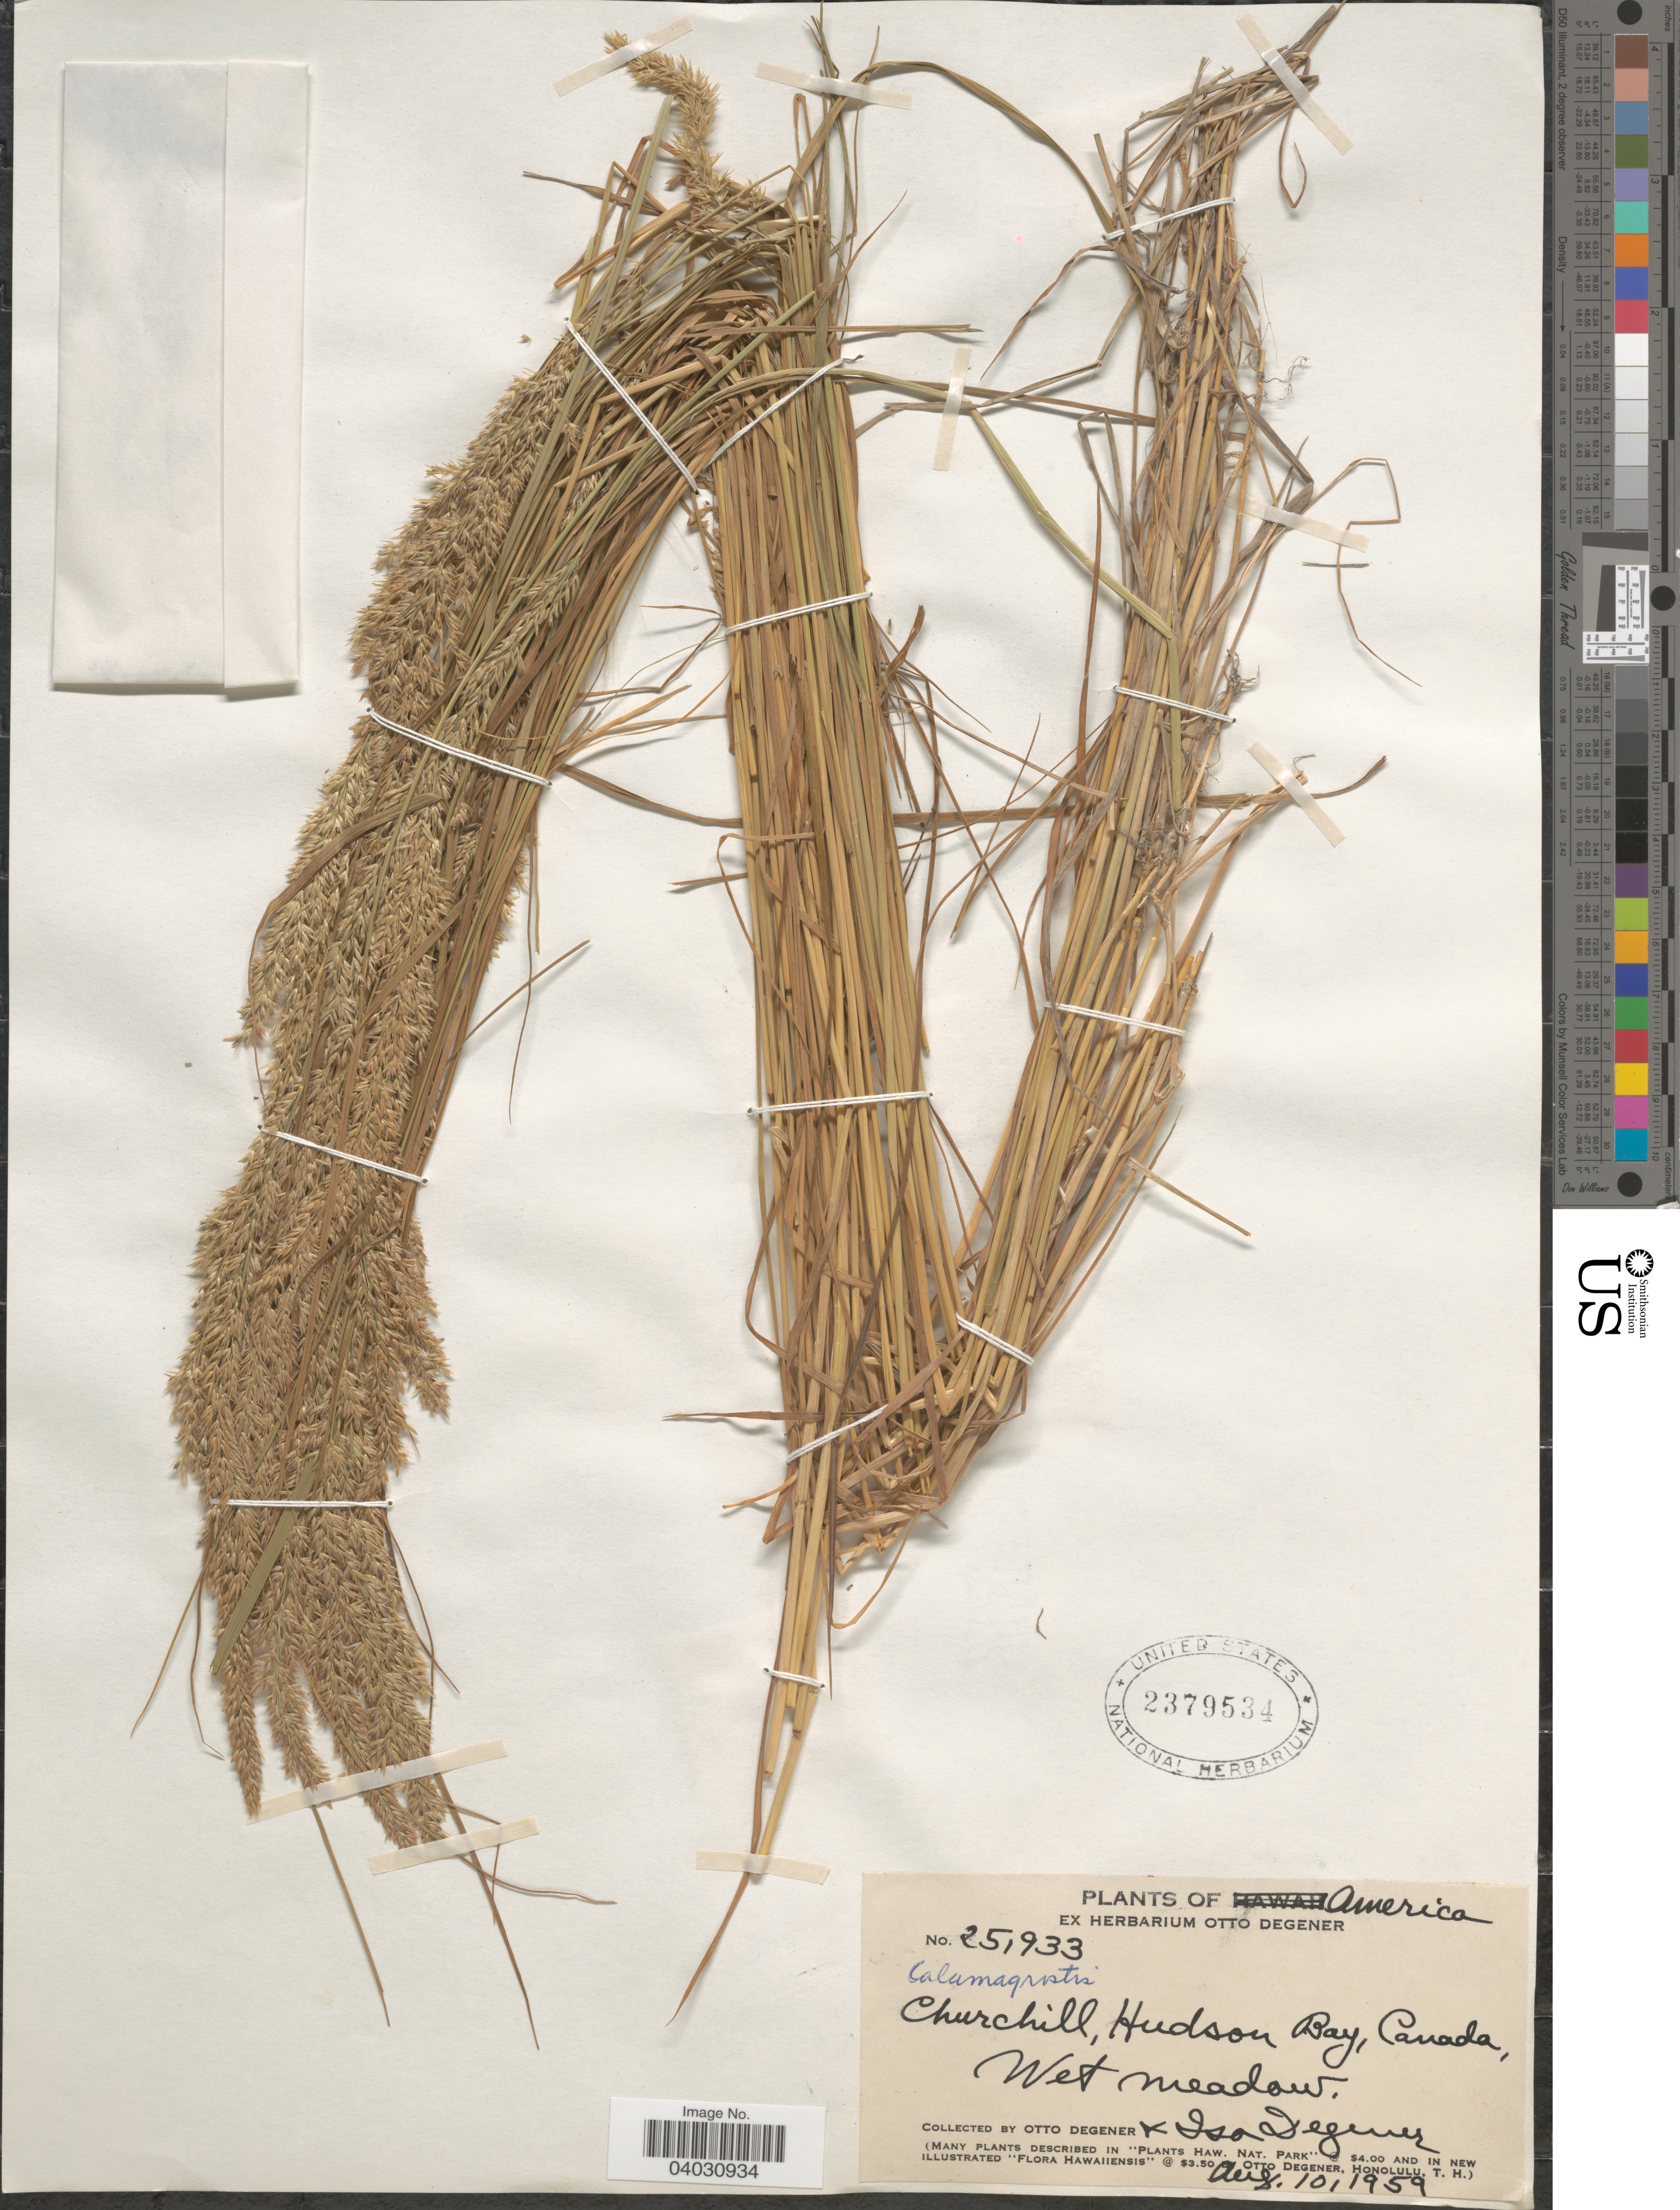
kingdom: Plantae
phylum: Tracheophyta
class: Liliopsida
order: Poales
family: Poaceae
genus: Calamagrostis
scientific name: Calamagrostis sp.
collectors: O. Degener & I. Degener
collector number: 25933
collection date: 1959-08-10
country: Canada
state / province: Manitoba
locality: Churchill, Hudson Bay.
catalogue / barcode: US 2379534